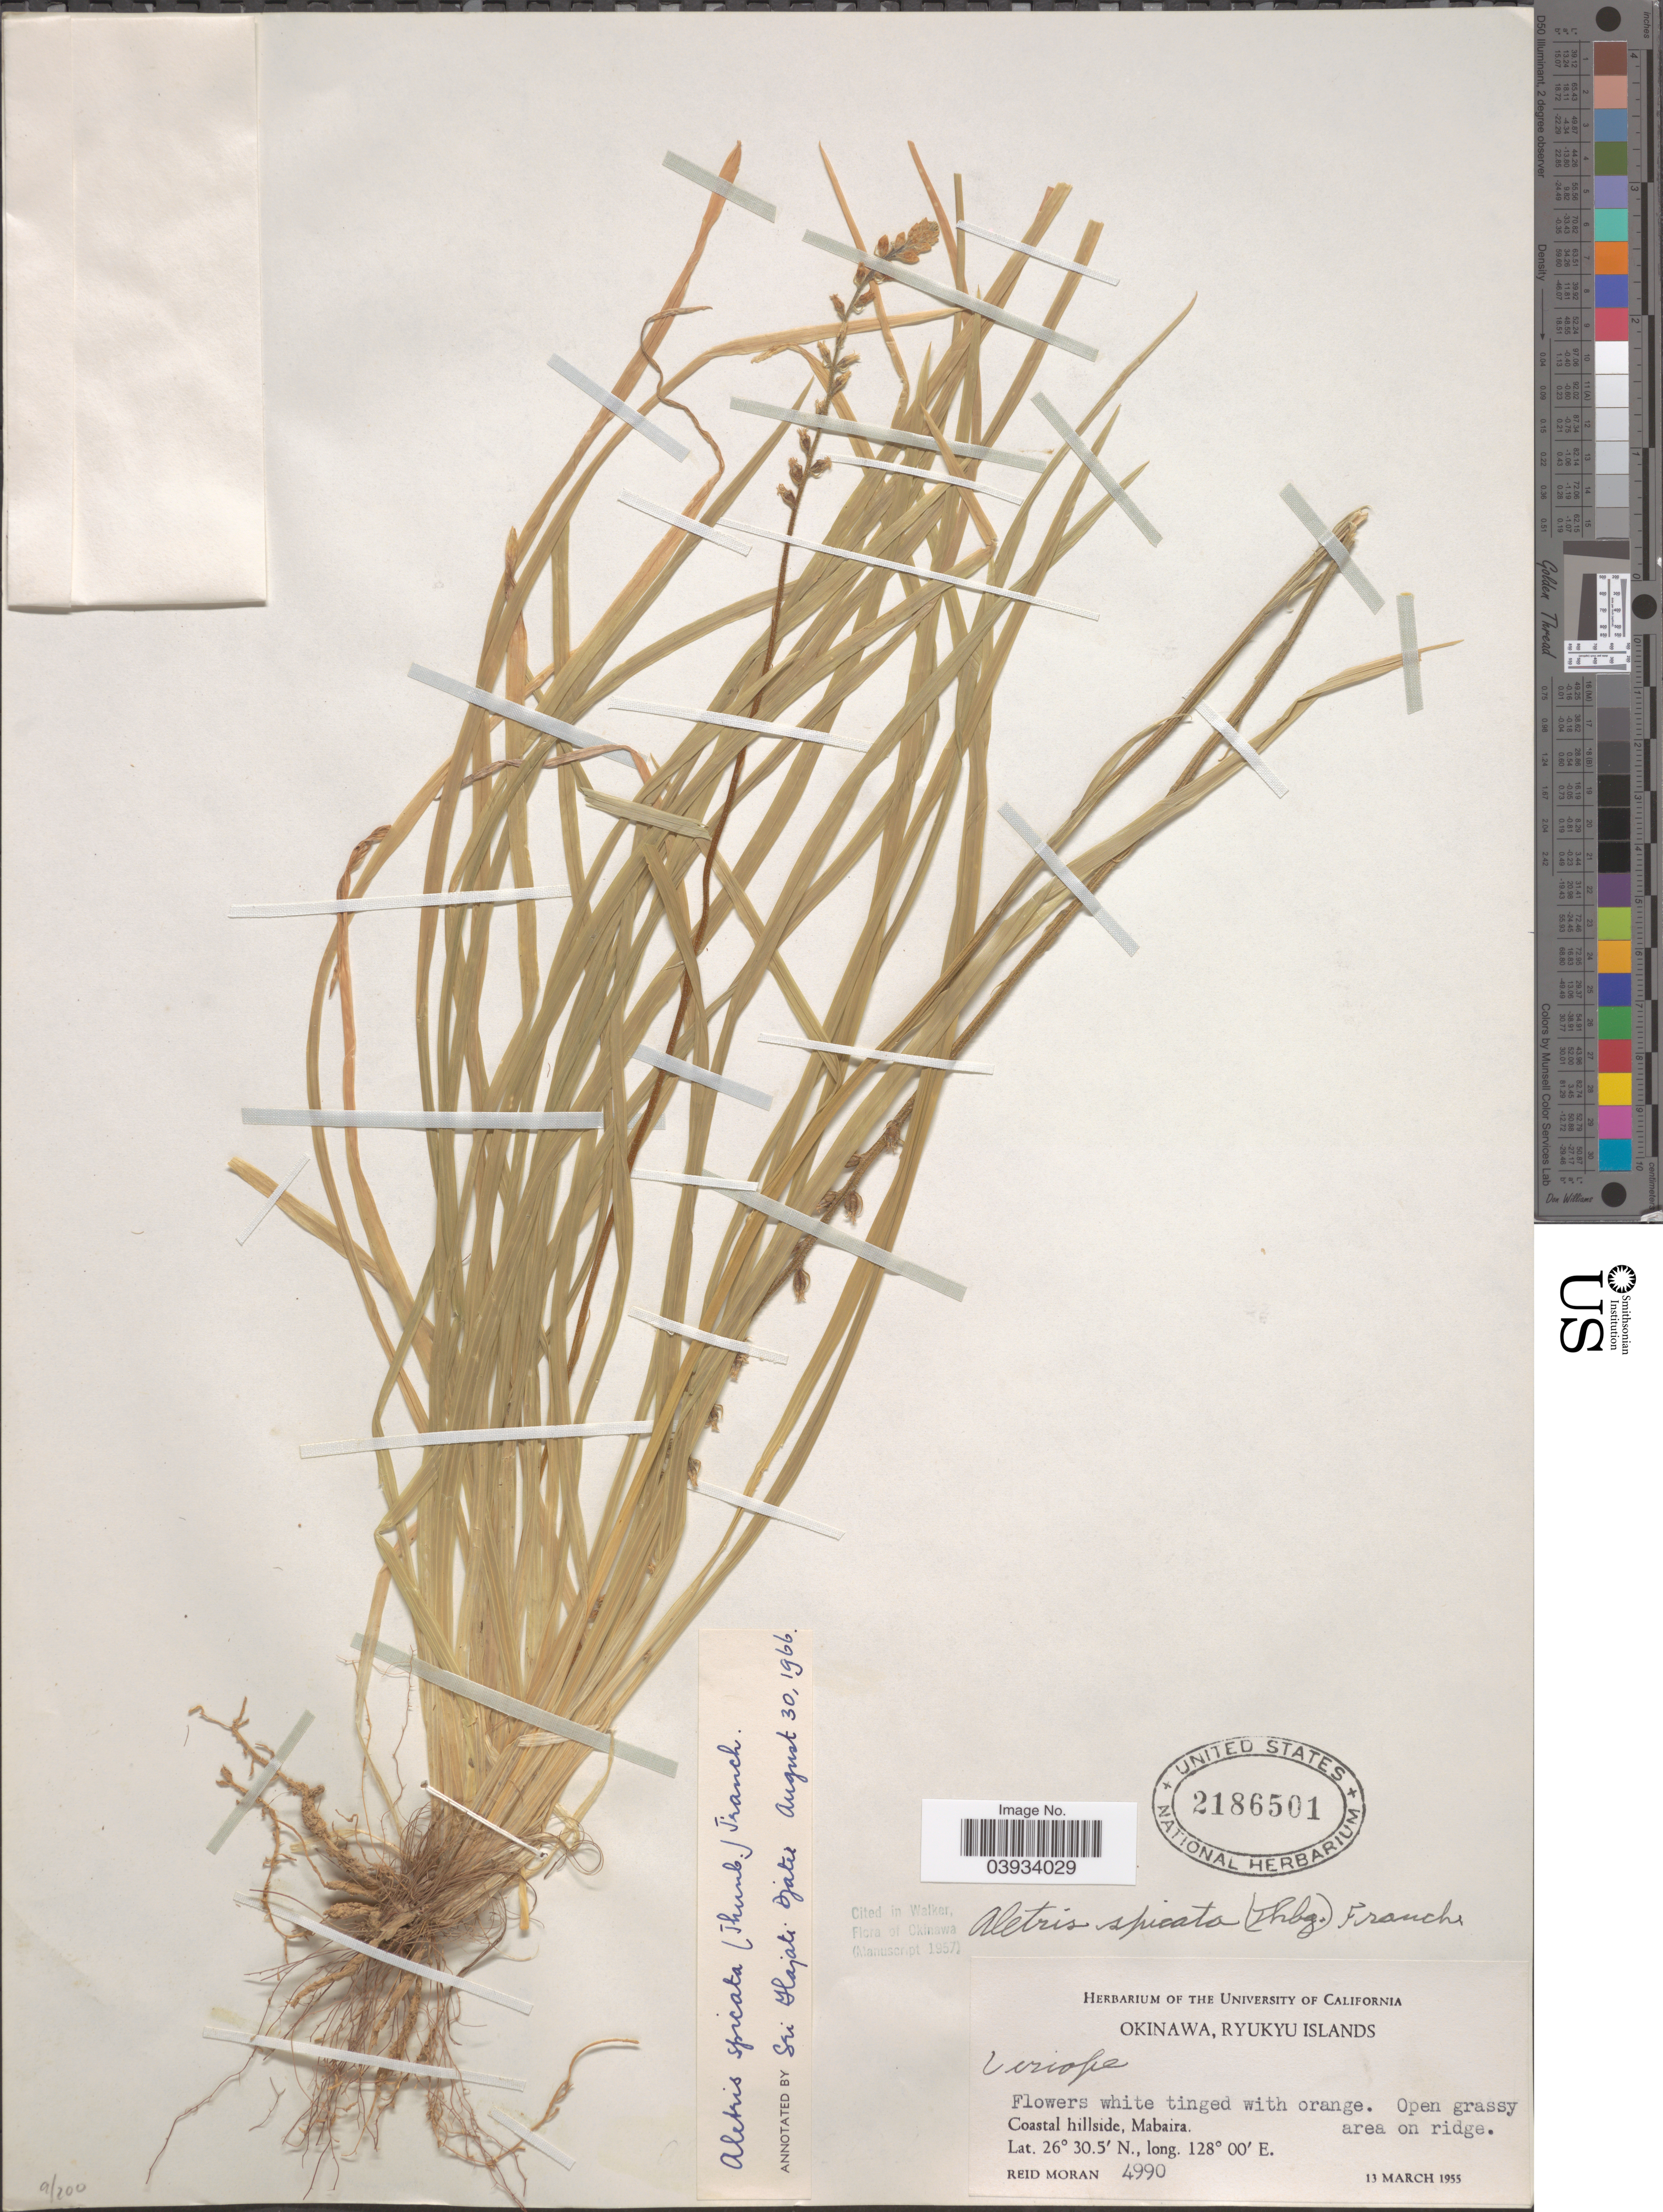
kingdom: Plantae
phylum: Tracheophyta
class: Liliopsida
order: Dioscoreales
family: Nartheciaceae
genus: Aletris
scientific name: Aletris spicata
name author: (Thunb.) Franch.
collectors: R. Moran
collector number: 4990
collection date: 1955-03-13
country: Japan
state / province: Okinawa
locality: Ryukyu Islands. Coastal hillside, Mabaira.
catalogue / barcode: US 2186501